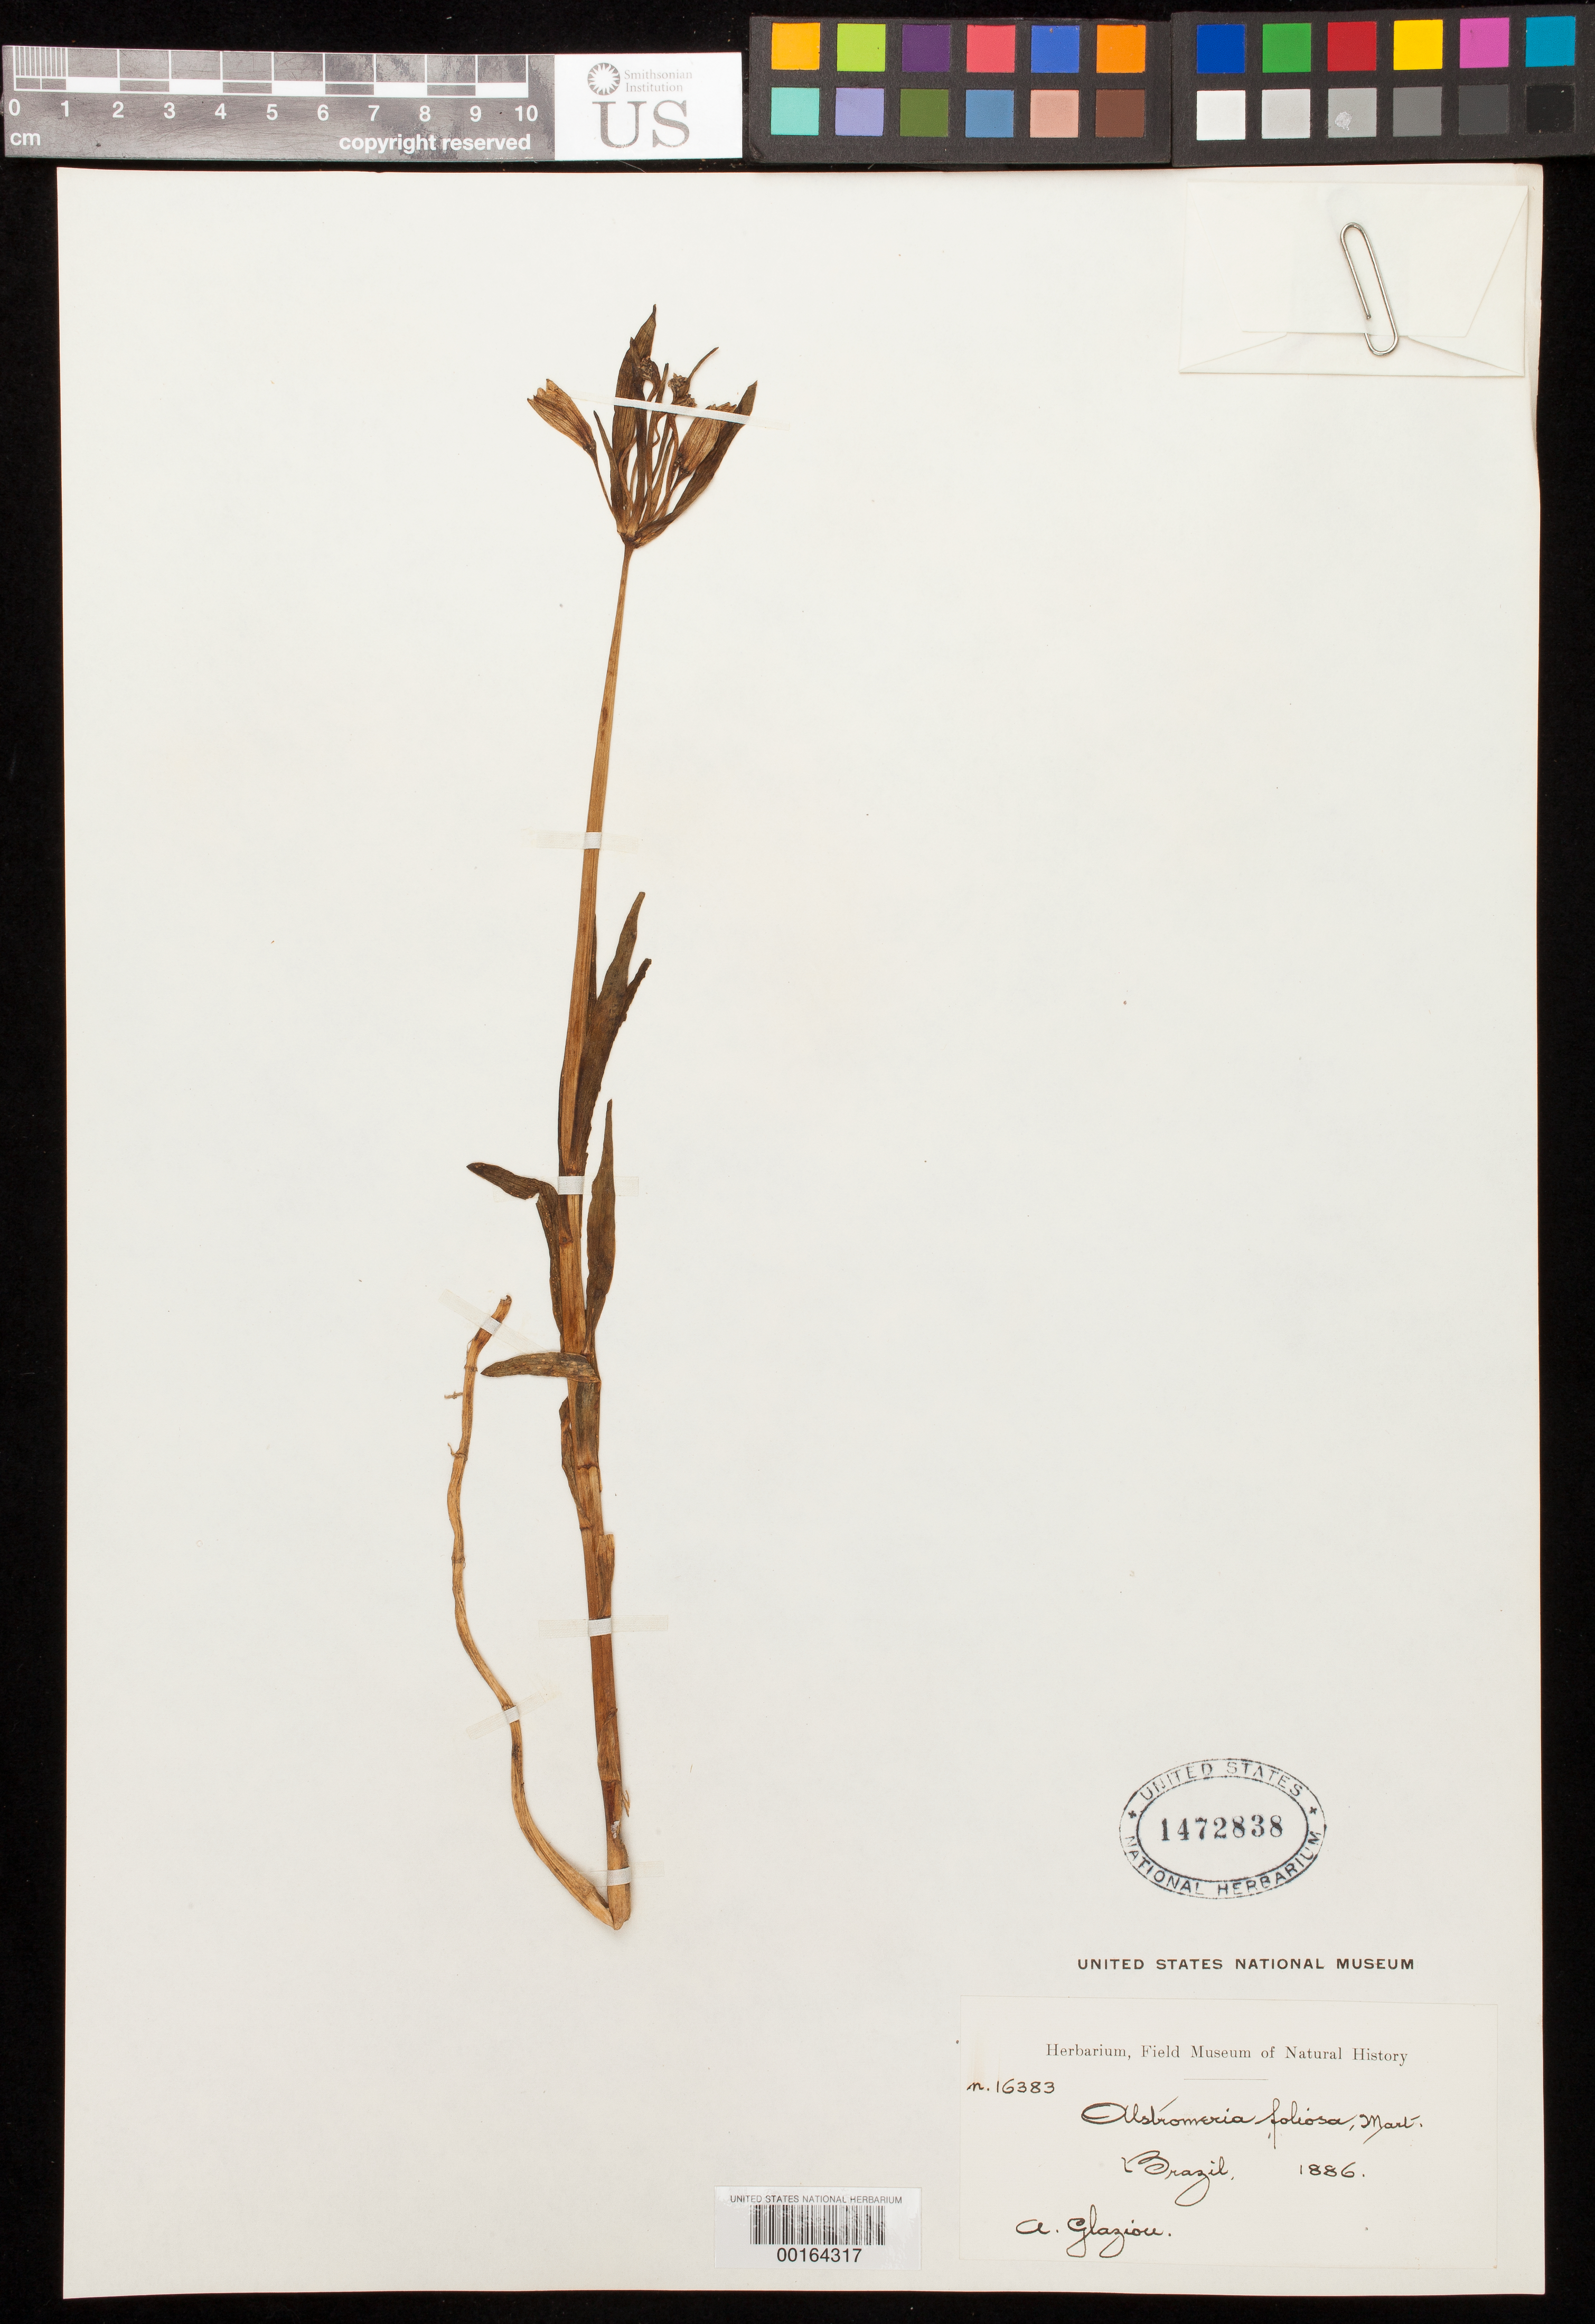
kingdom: Plantae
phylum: Tracheophyta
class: Liliopsida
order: Liliales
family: Alstroemeriaceae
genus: Alstroemeria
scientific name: Alstroemeria foliosa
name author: Mart.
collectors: A. F. M. Glaziou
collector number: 16383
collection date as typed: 1886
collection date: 1886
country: Brazil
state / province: Minas Gerais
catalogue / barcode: US 1472838